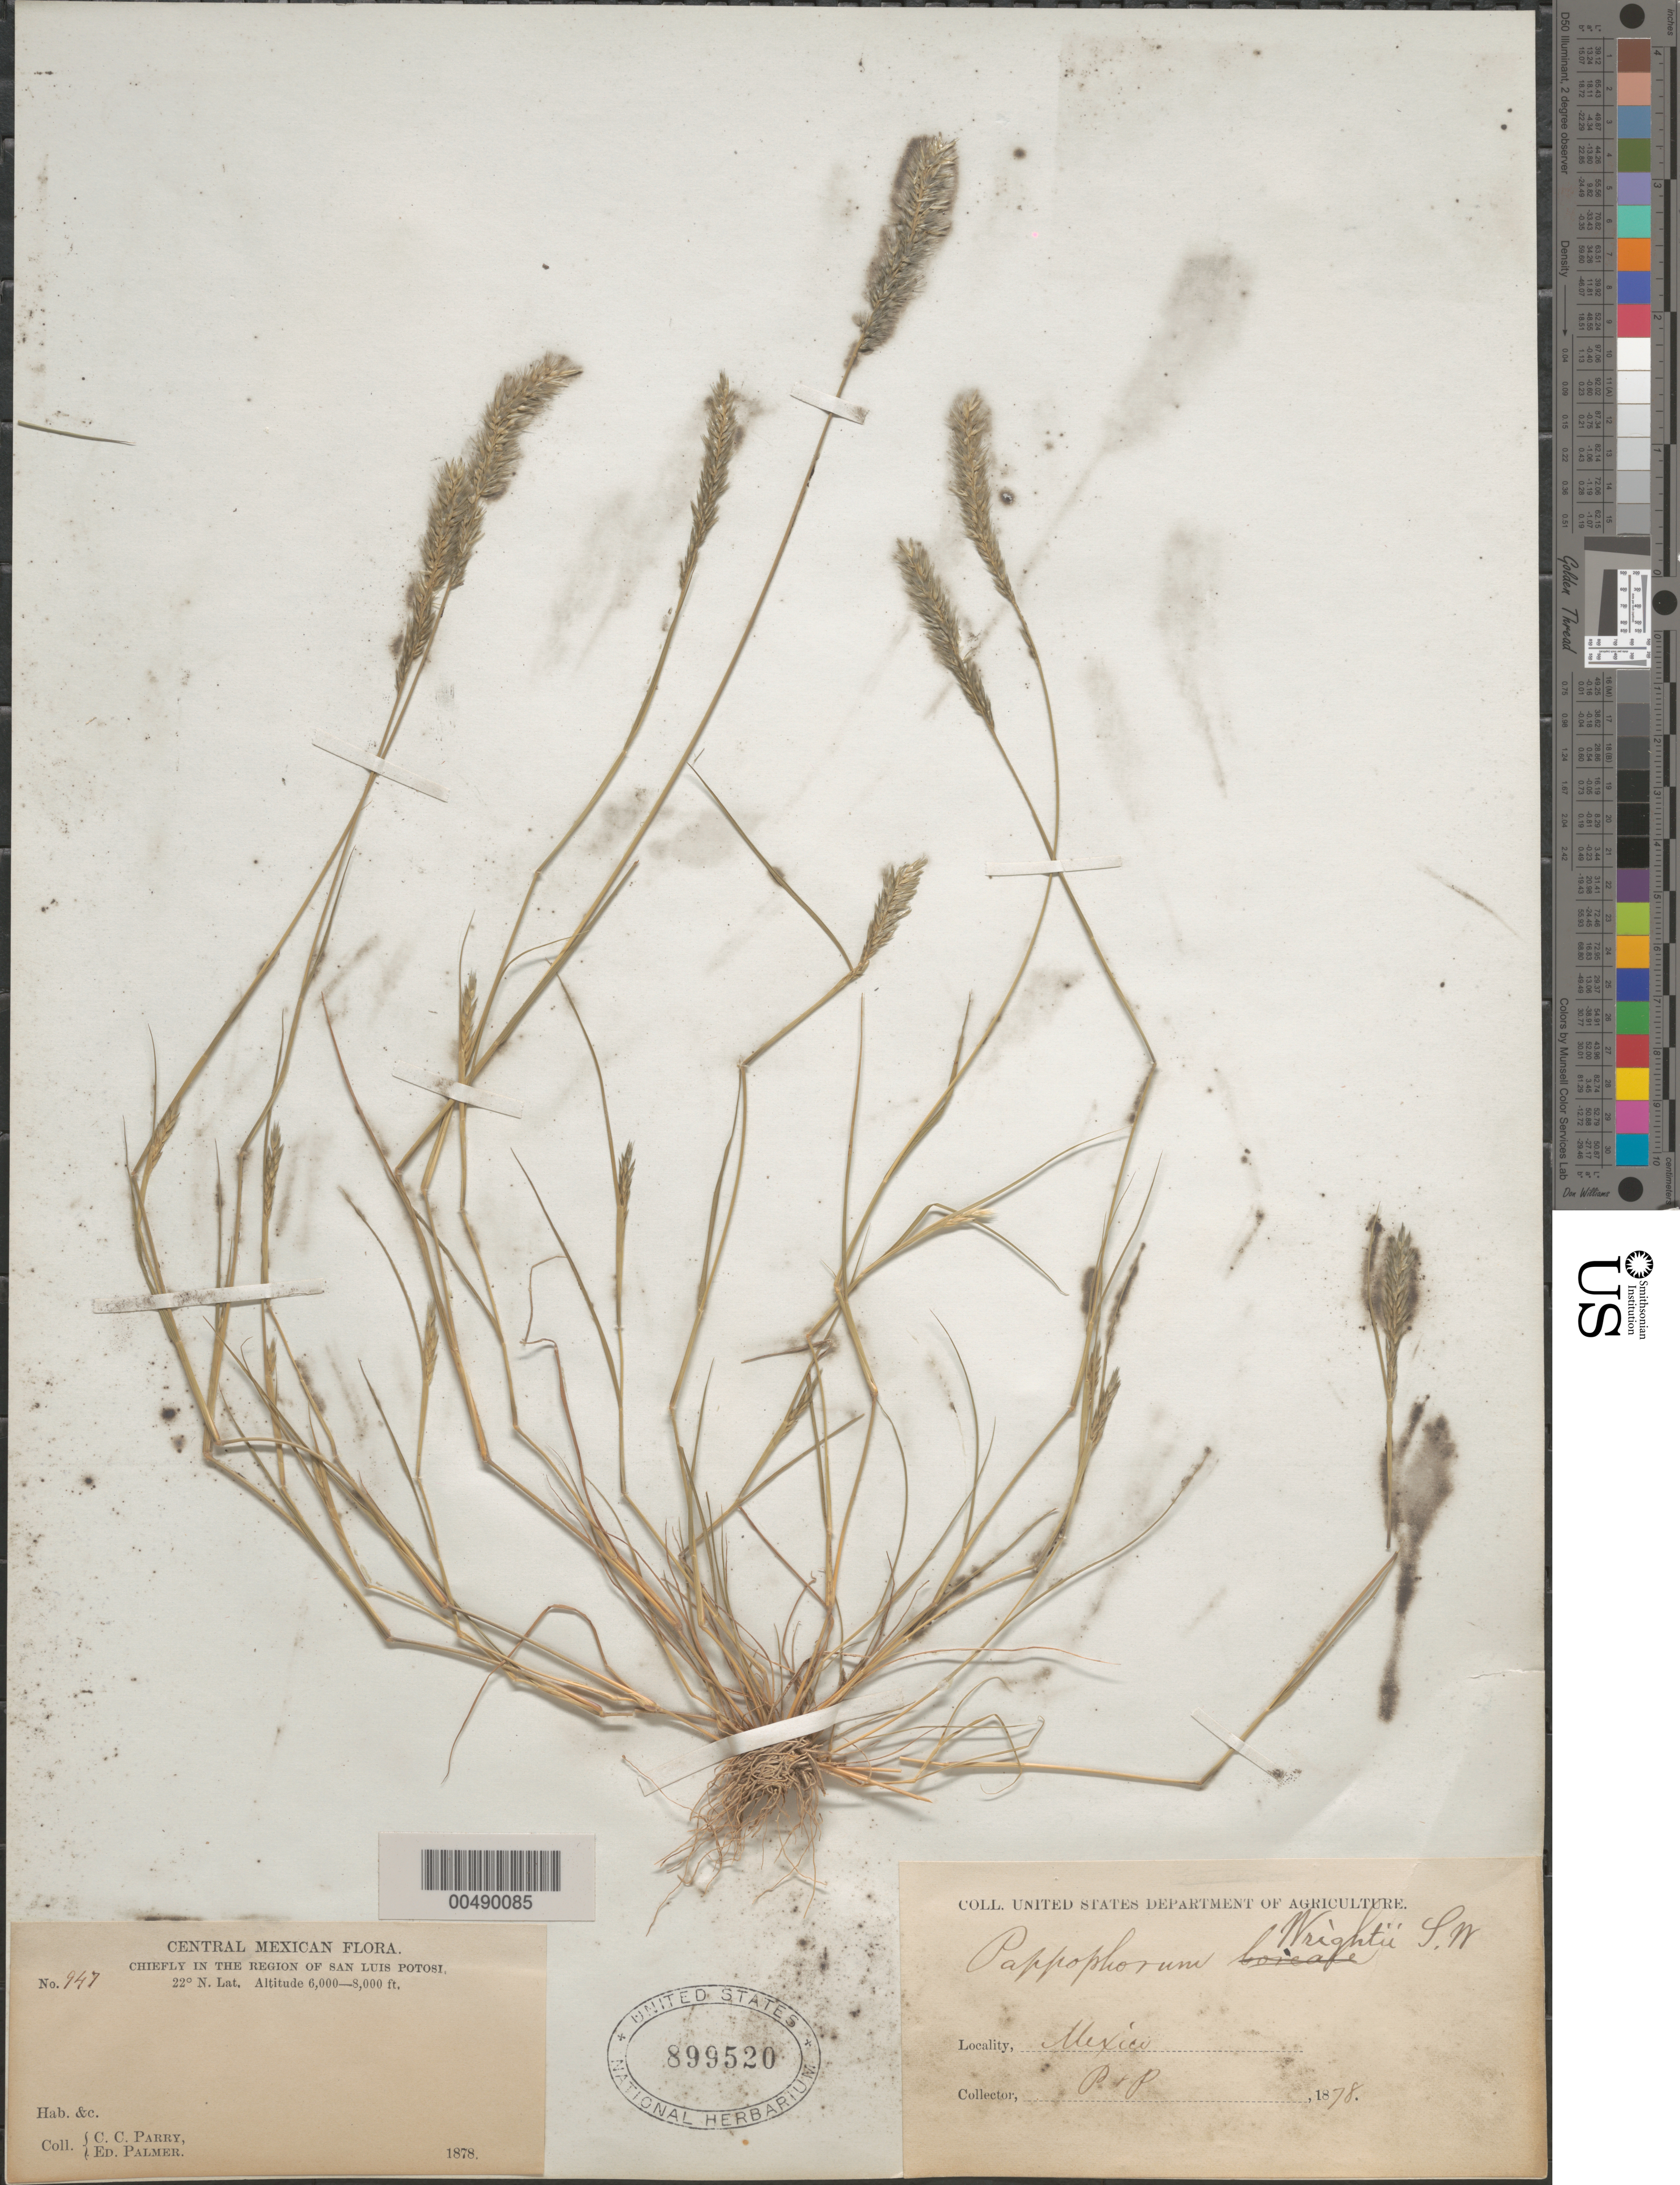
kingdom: Plantae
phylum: Tracheophyta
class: Liliopsida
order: Poales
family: Poaceae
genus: Enneapogon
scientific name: Enneapogon desvauxii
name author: P. Beauv.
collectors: E. Palmer & C. C. Parry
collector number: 947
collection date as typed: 1878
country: Mexico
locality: (lat/long recorded as: lat=22:0:0:N long=:::W)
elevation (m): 1829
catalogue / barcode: US 899520